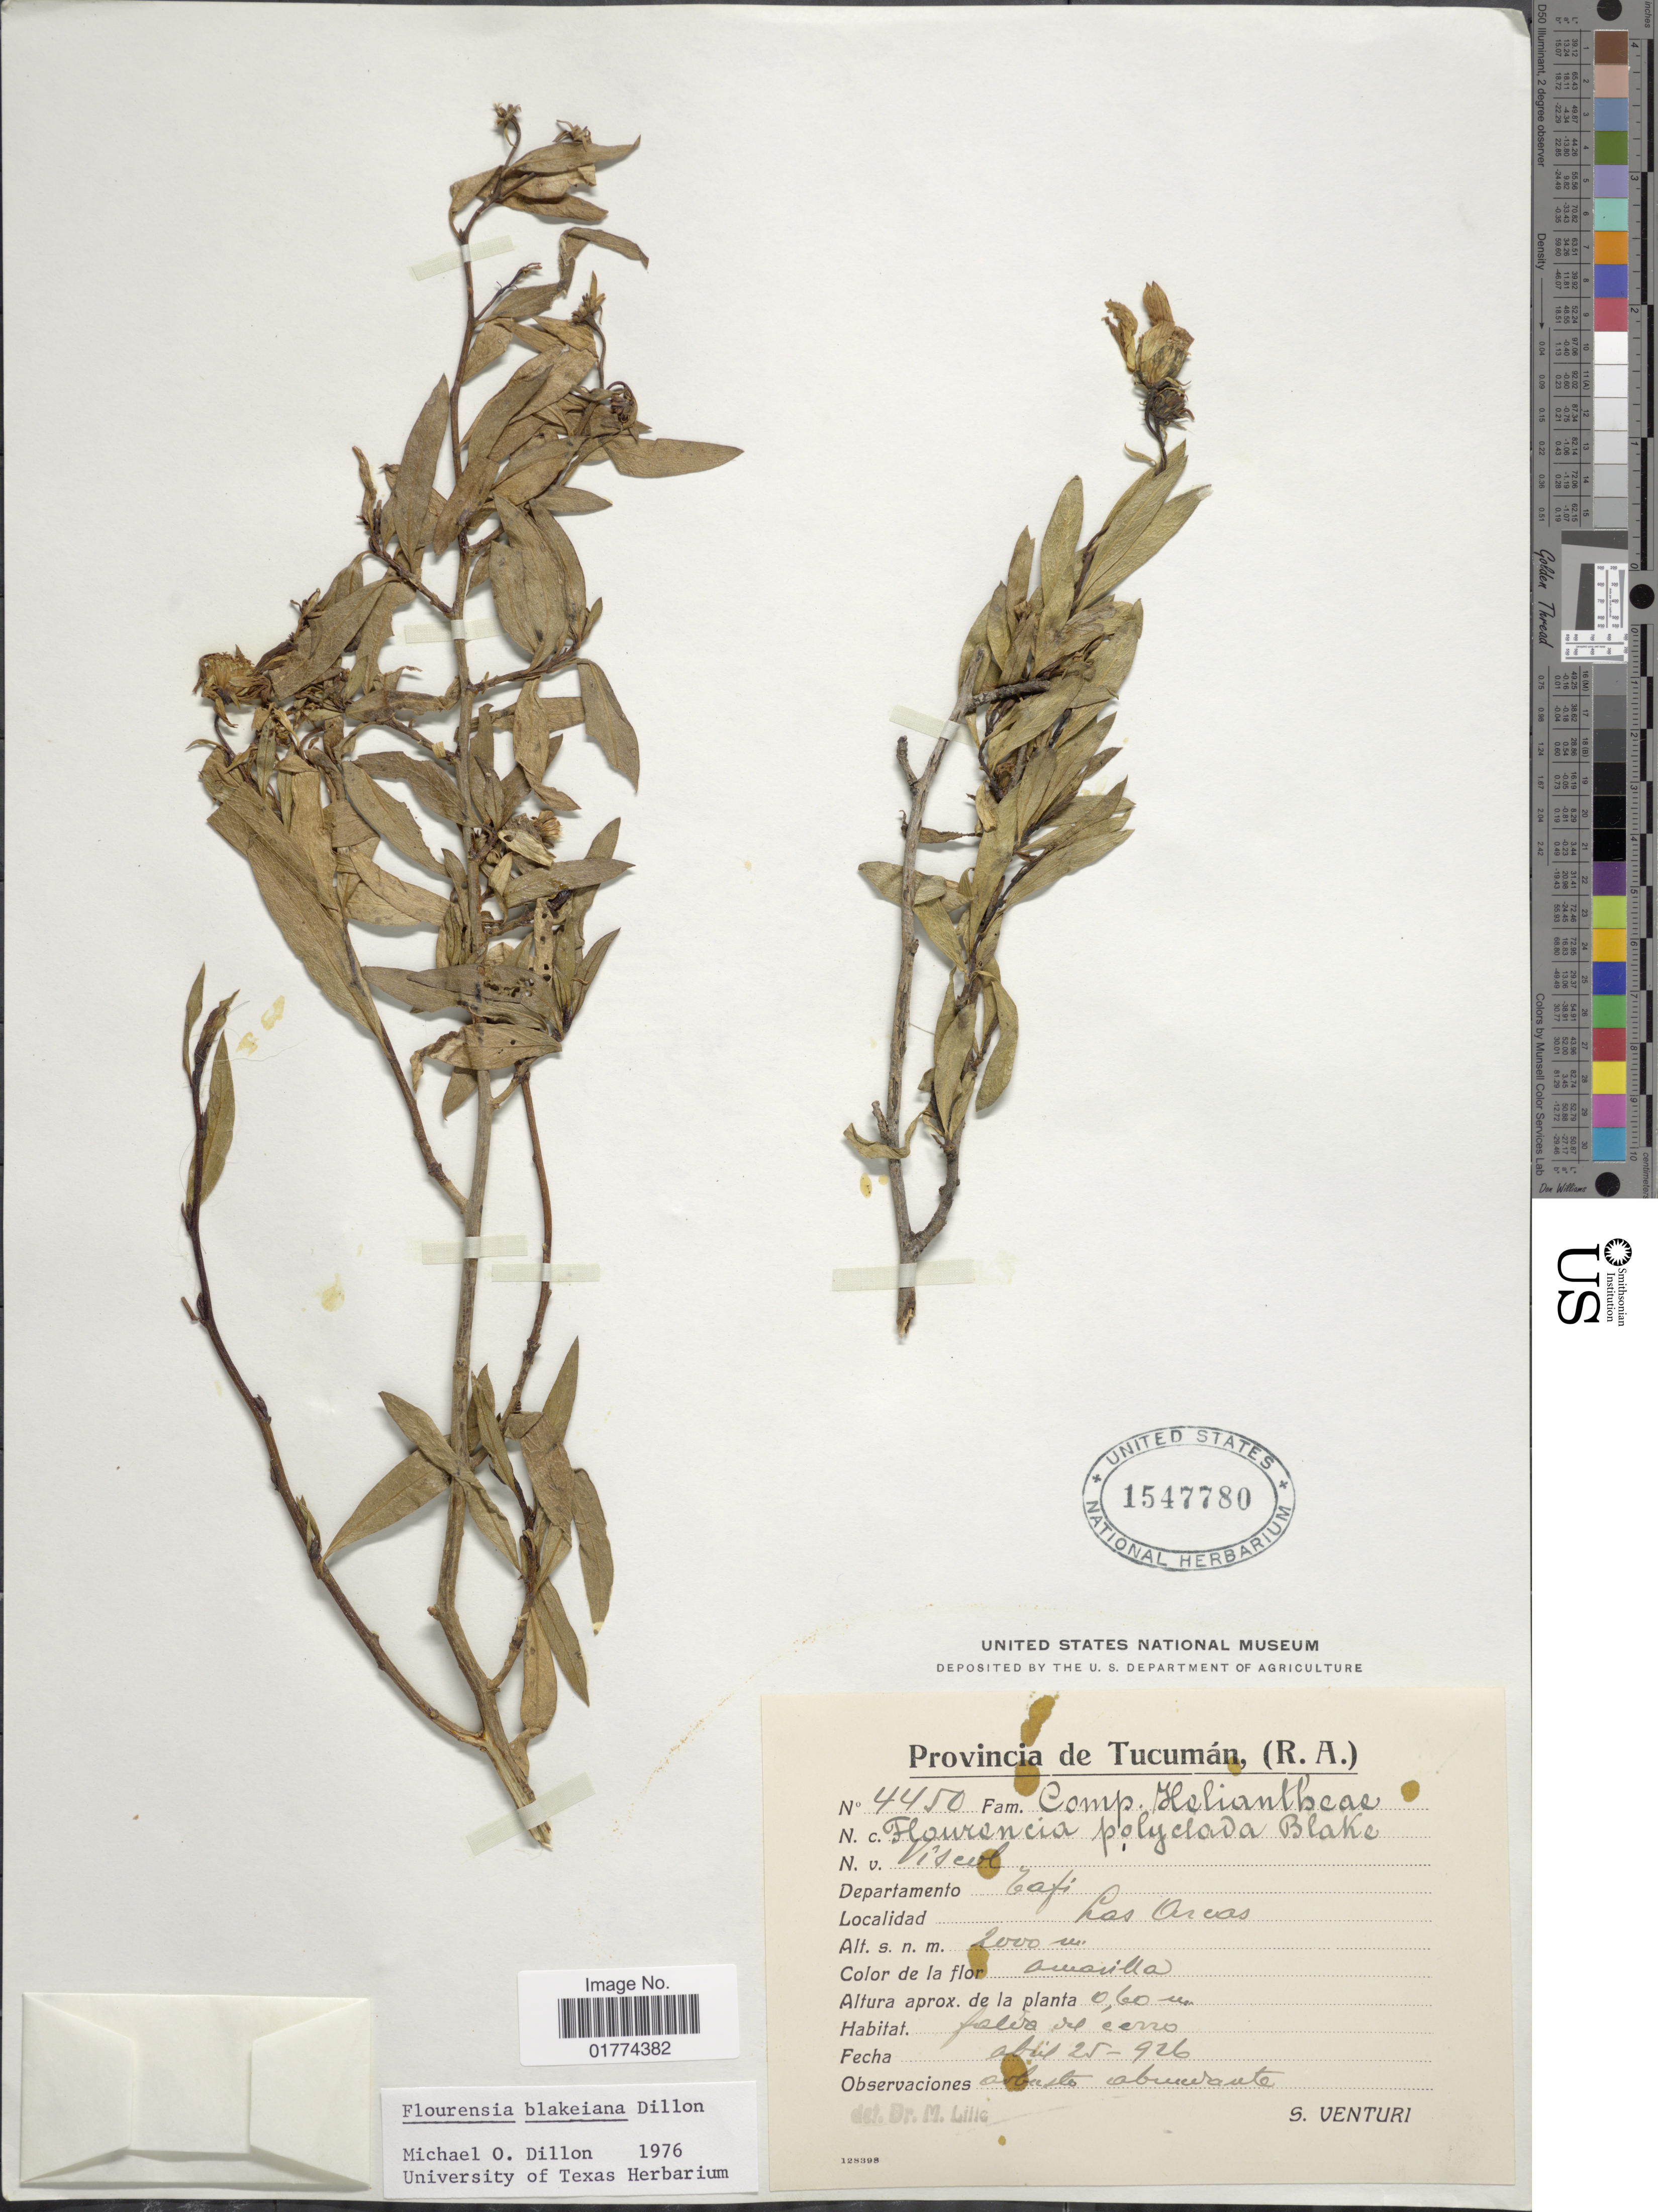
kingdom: Plantae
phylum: Tracheophyta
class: Magnoliopsida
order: Asterales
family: Asteraceae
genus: Flourensia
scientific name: Flourensia blakeiana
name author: M.O. Dillon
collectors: S. Venturi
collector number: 4450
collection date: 1926-04-25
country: Argentina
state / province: Tucuman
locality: (R.A). Departamenot tafi. Las Orcas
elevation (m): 2000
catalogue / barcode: US 1547780